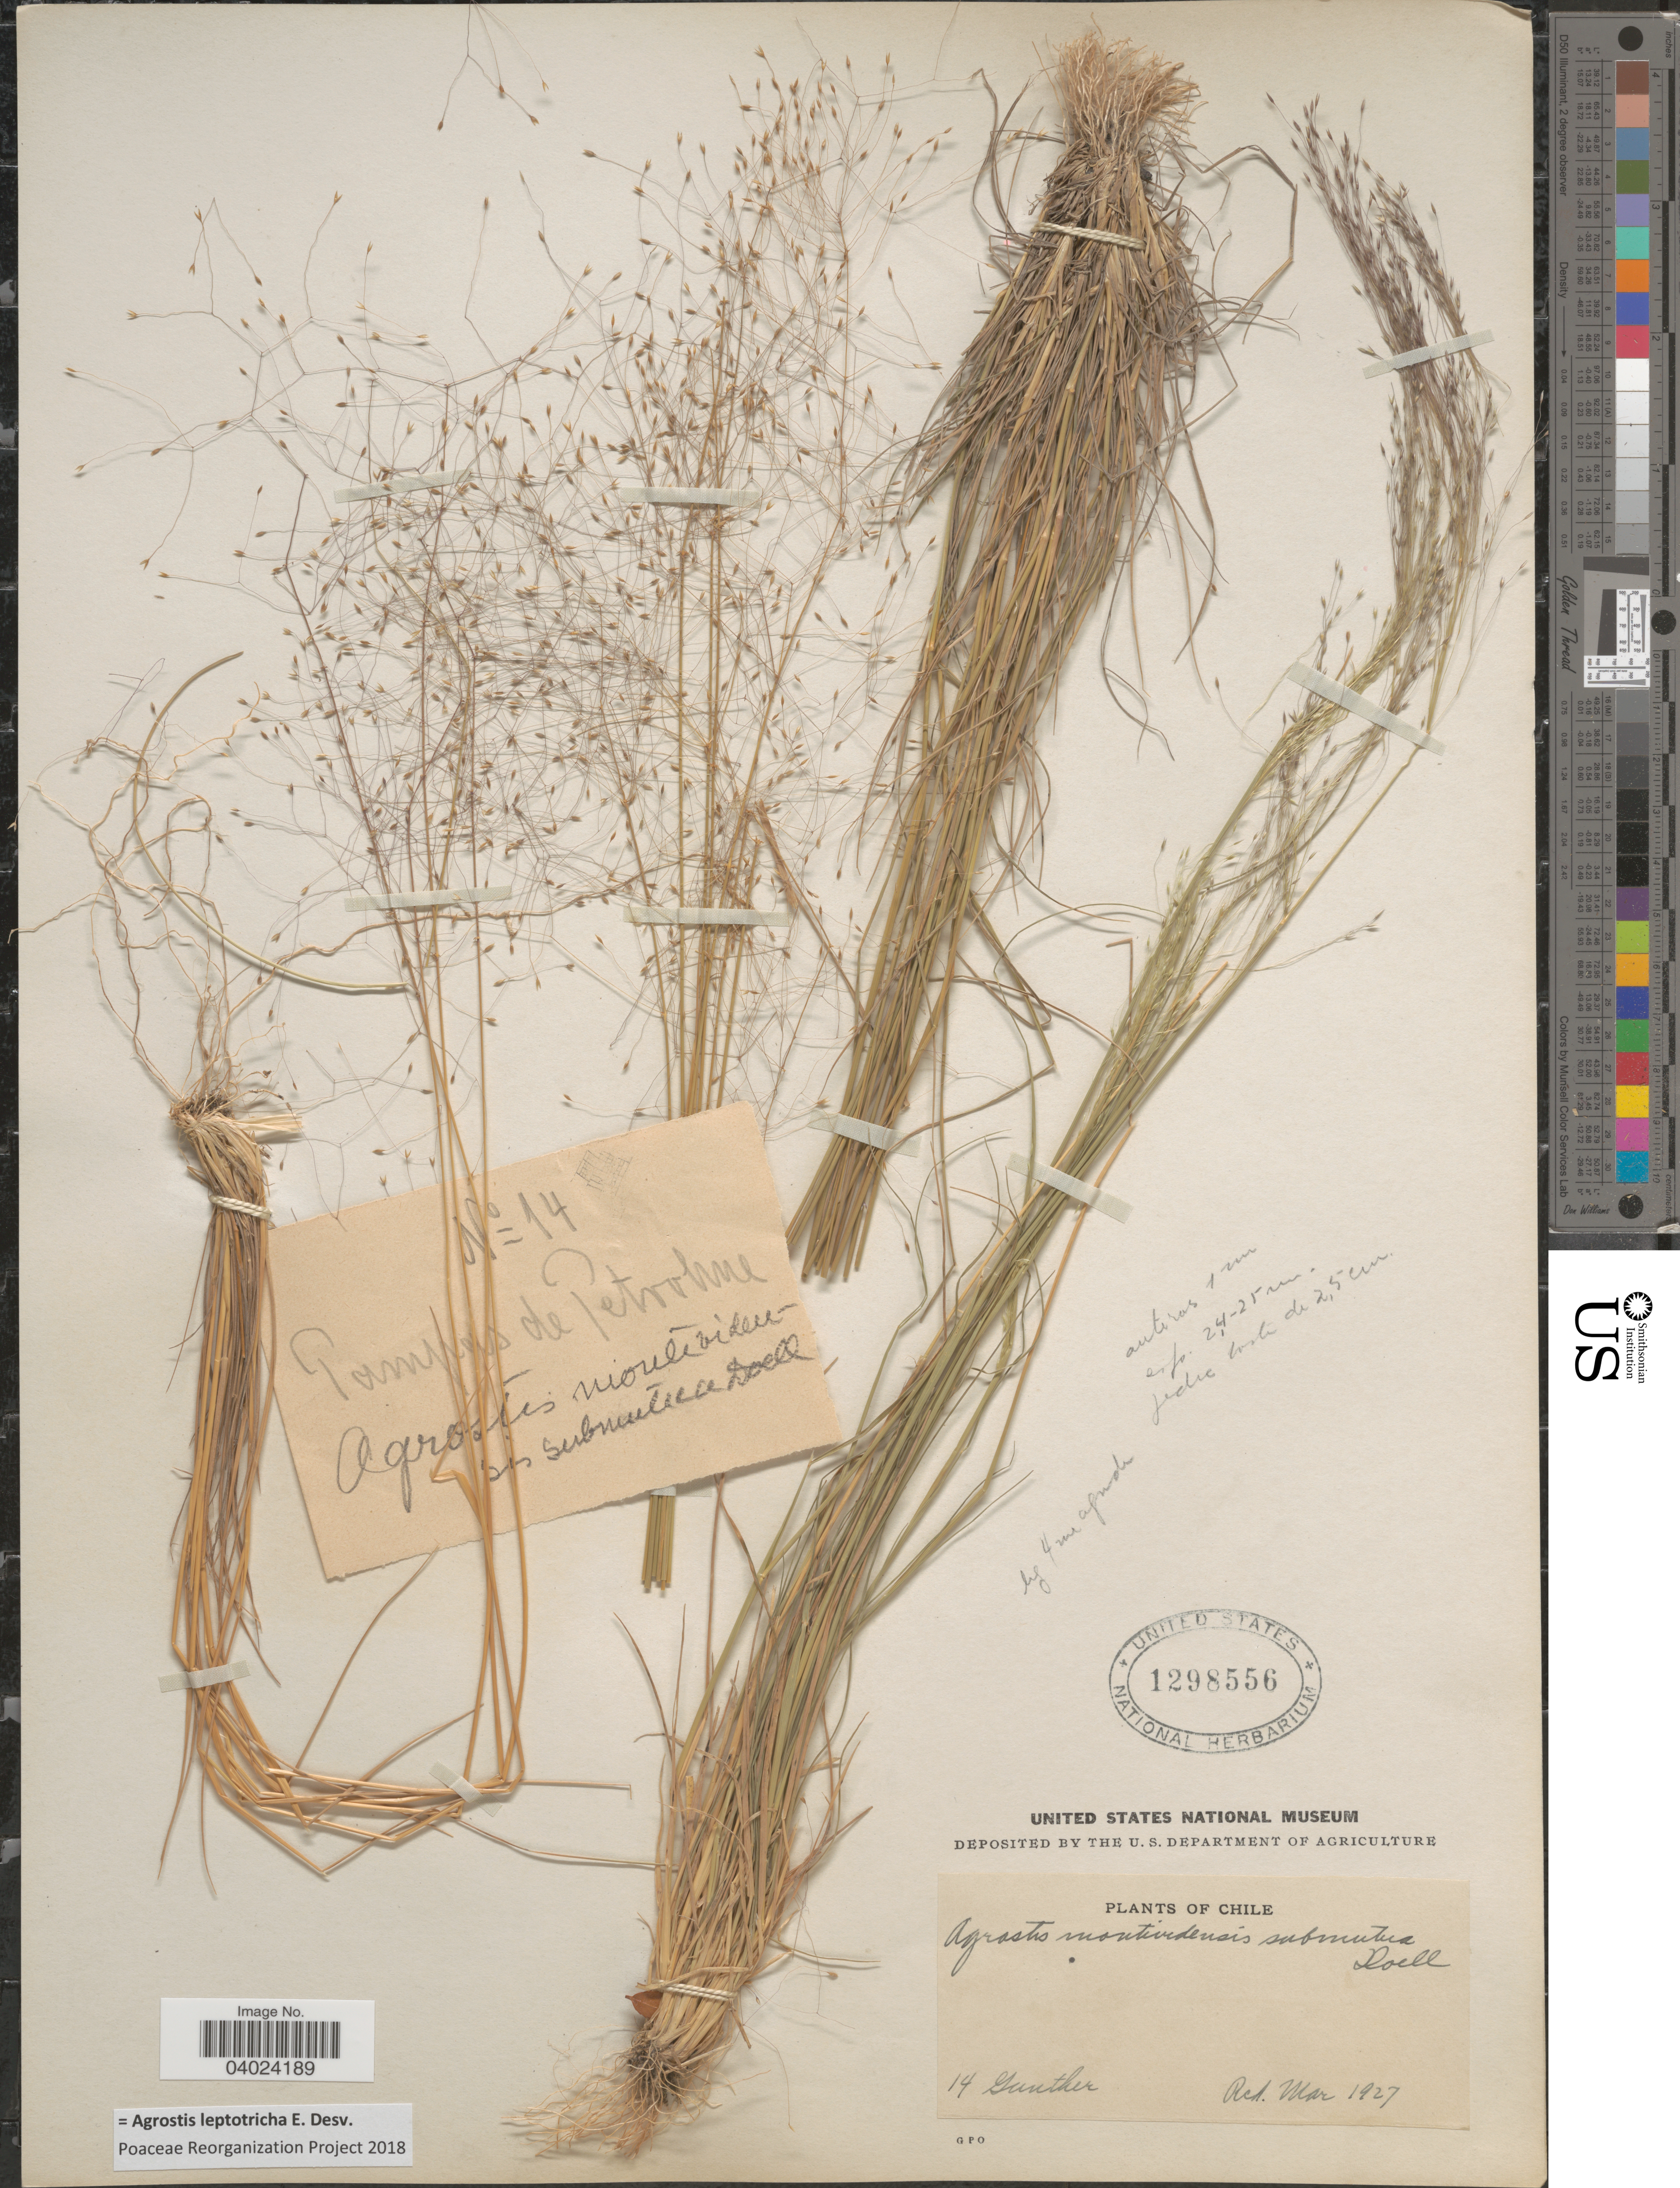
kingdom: Plantae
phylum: Tracheophyta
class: Liliopsida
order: Poales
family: Poaceae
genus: Agrostis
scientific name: Agrostis leptotricha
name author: É. Desv.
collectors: -. Gunther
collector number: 14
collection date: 1927-03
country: Chile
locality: Pampas de Petrohue.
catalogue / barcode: US 1298556